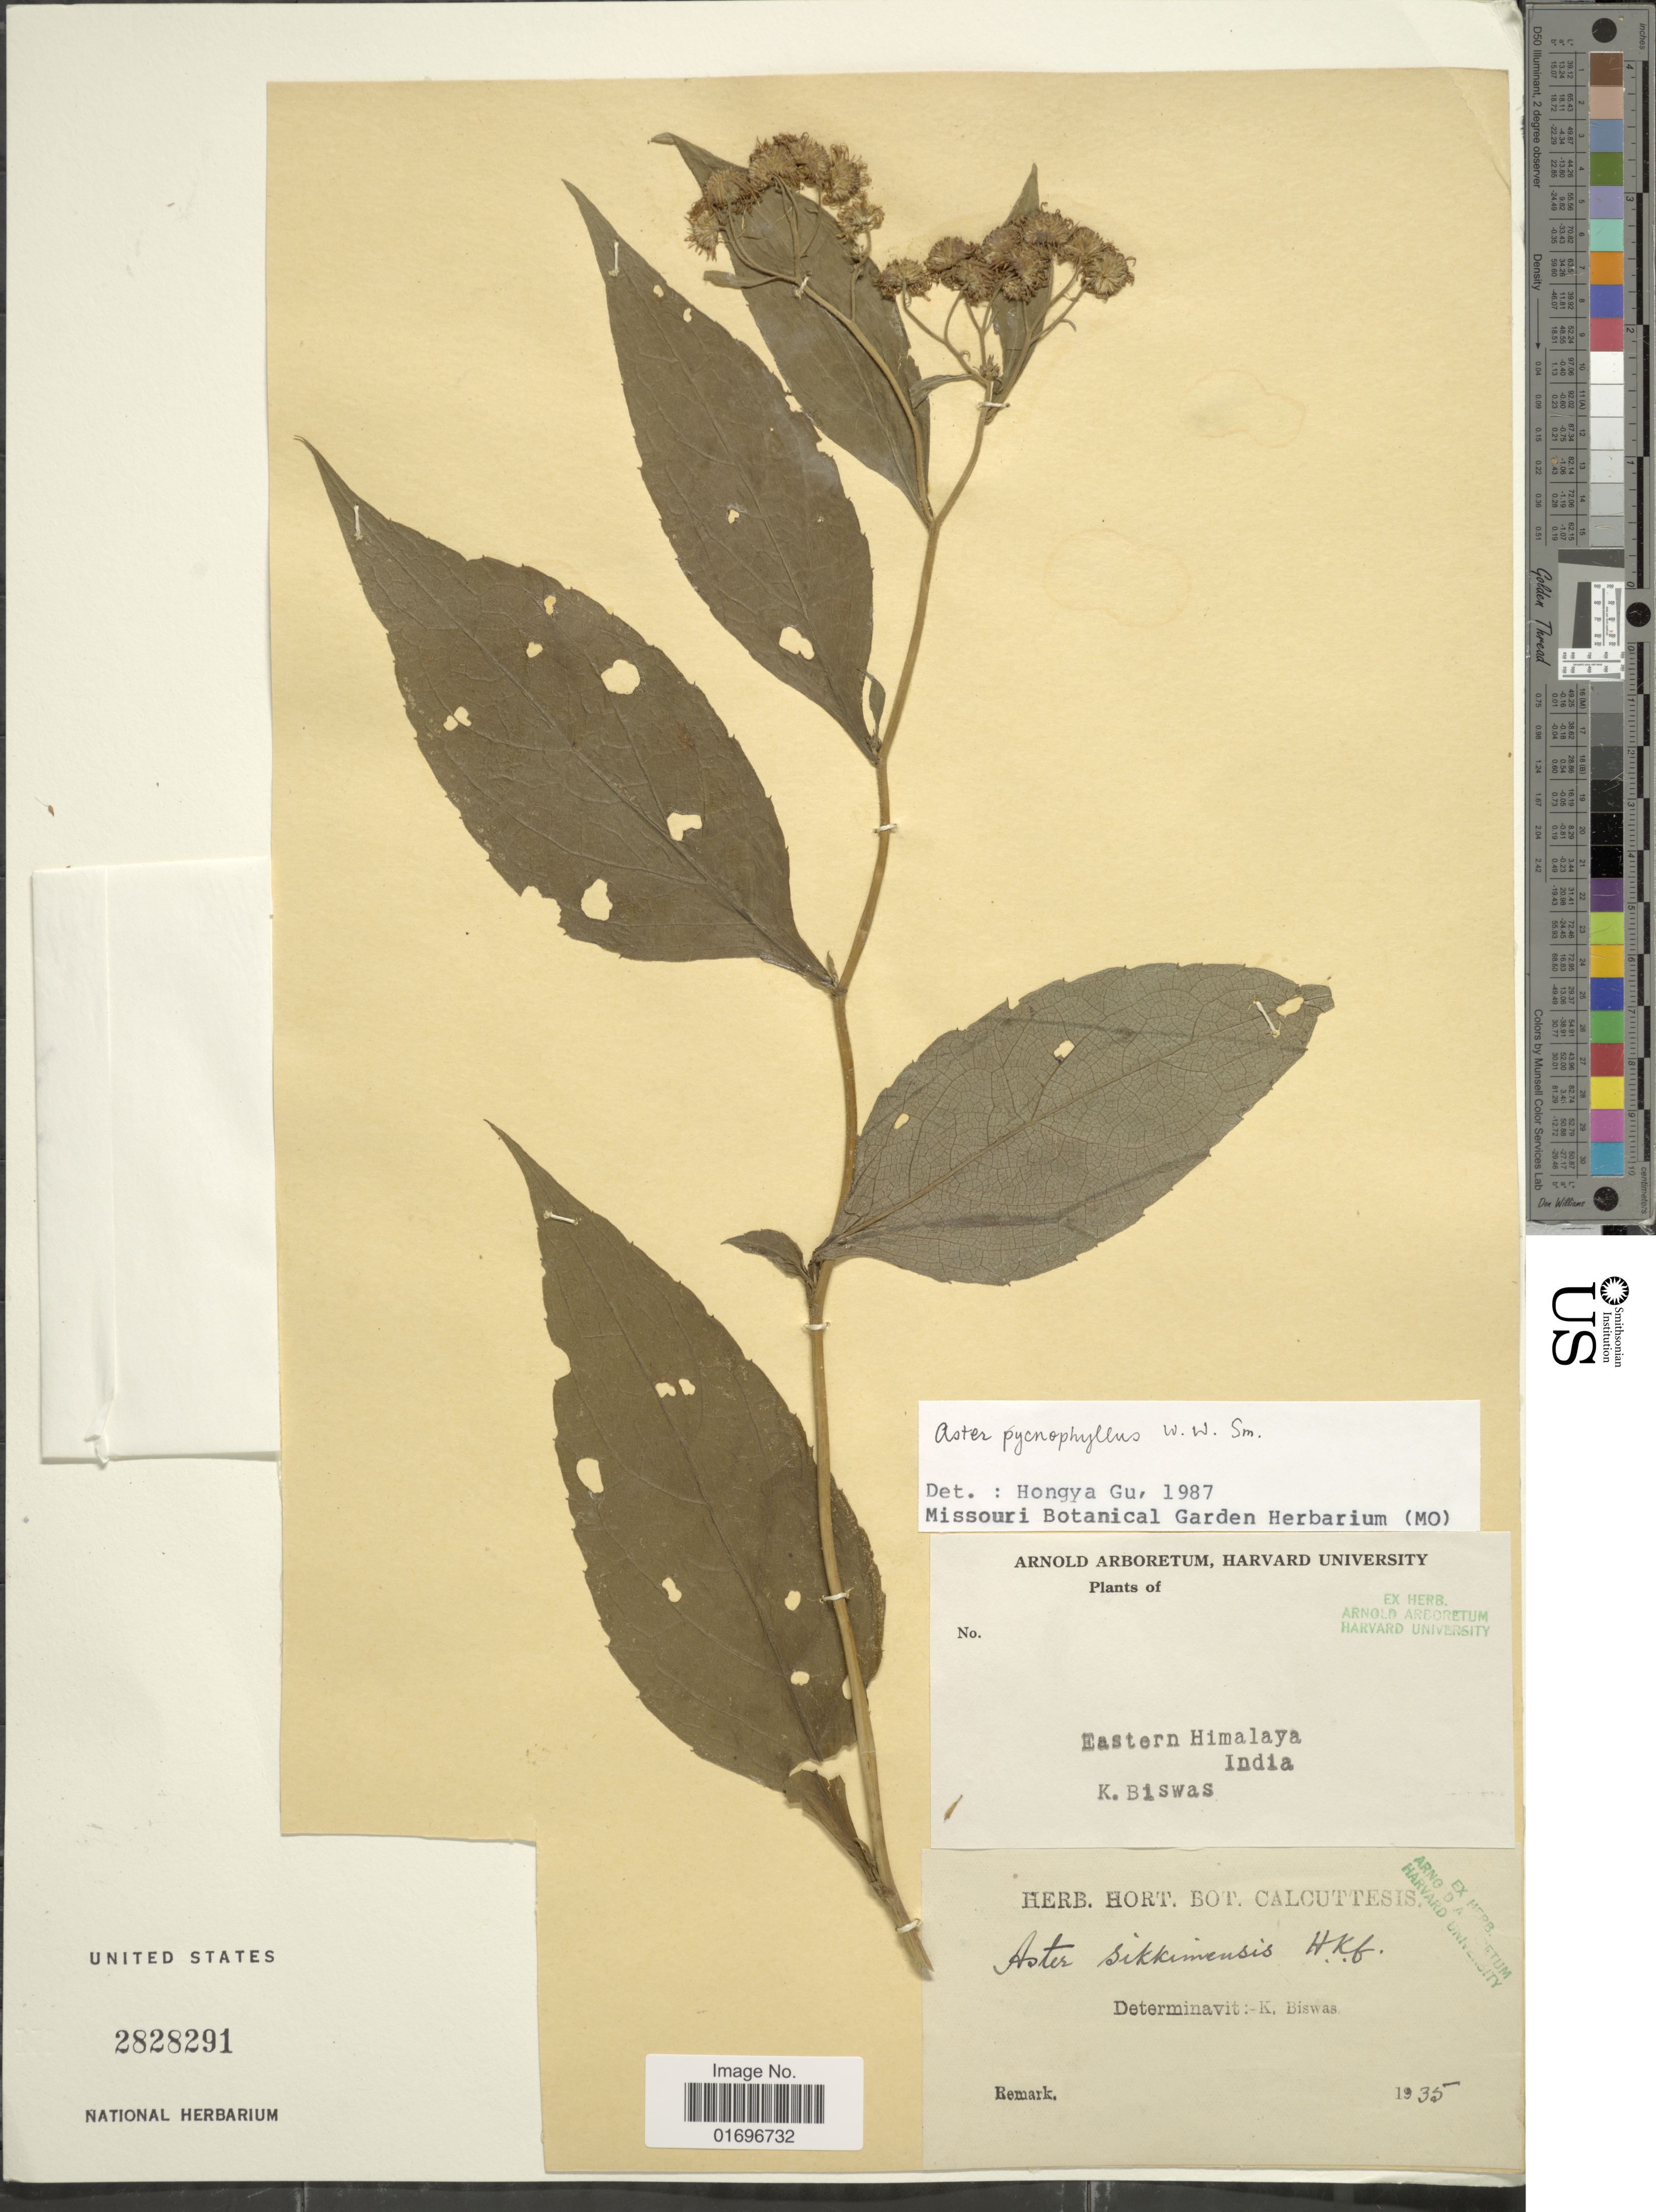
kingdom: Plantae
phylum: Tracheophyta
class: Magnoliopsida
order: Asterales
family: Asteraceae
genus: Aster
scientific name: Aster pycnophyllus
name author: W.W. Sm.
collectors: K. Biswas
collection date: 1935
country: India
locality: Eastern Himalaya, India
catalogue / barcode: US 2828291